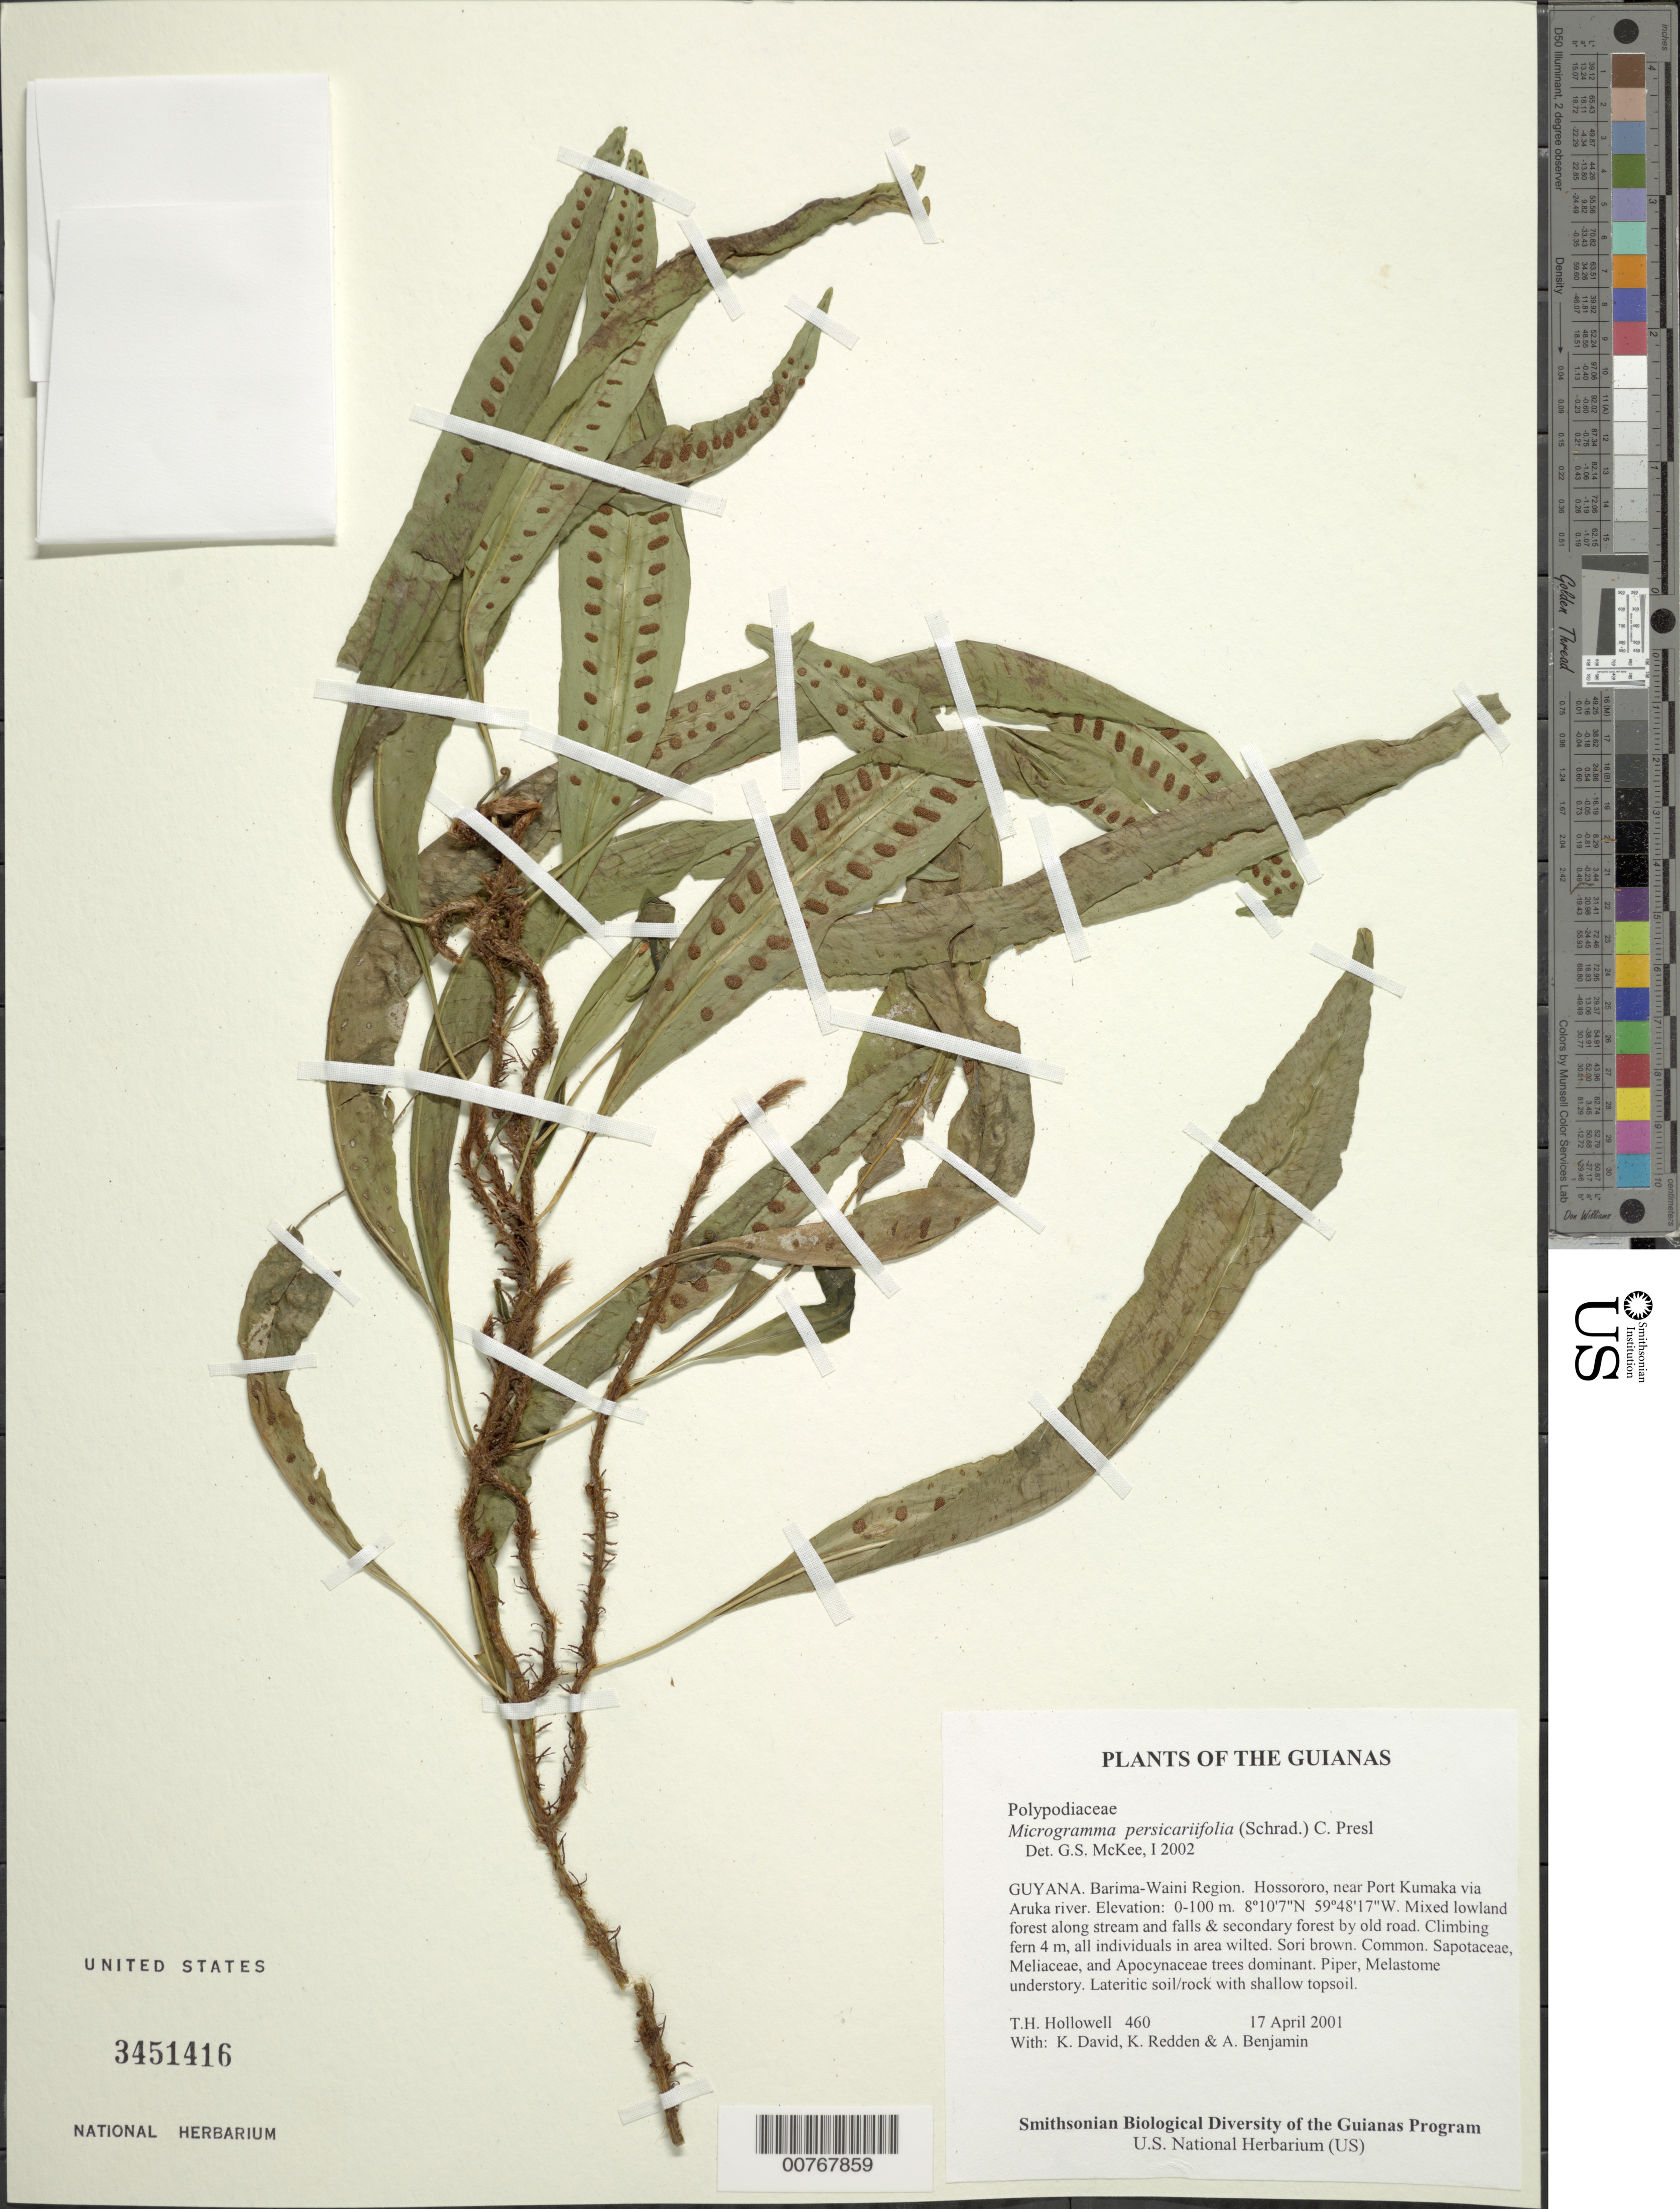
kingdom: Plantae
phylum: Tracheophyta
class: Polypodiopsida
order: Polypodiales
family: Polypodiaceae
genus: Microgramma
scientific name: Microgramma persicariifolia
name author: (Schrad.) C. Presl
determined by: McKee, G. S., (US), NMNH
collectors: T. Hollowell, K. David, K. M. Redden & A. Benjamin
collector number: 460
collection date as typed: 17 April 2001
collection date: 2001-04-17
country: Guyana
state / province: Barima-Waini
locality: Hossororo, near Port Kumaka via Aruka river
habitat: Mixed lowland forest along stream and falls & secondary forest by old road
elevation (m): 0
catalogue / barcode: US 3451416